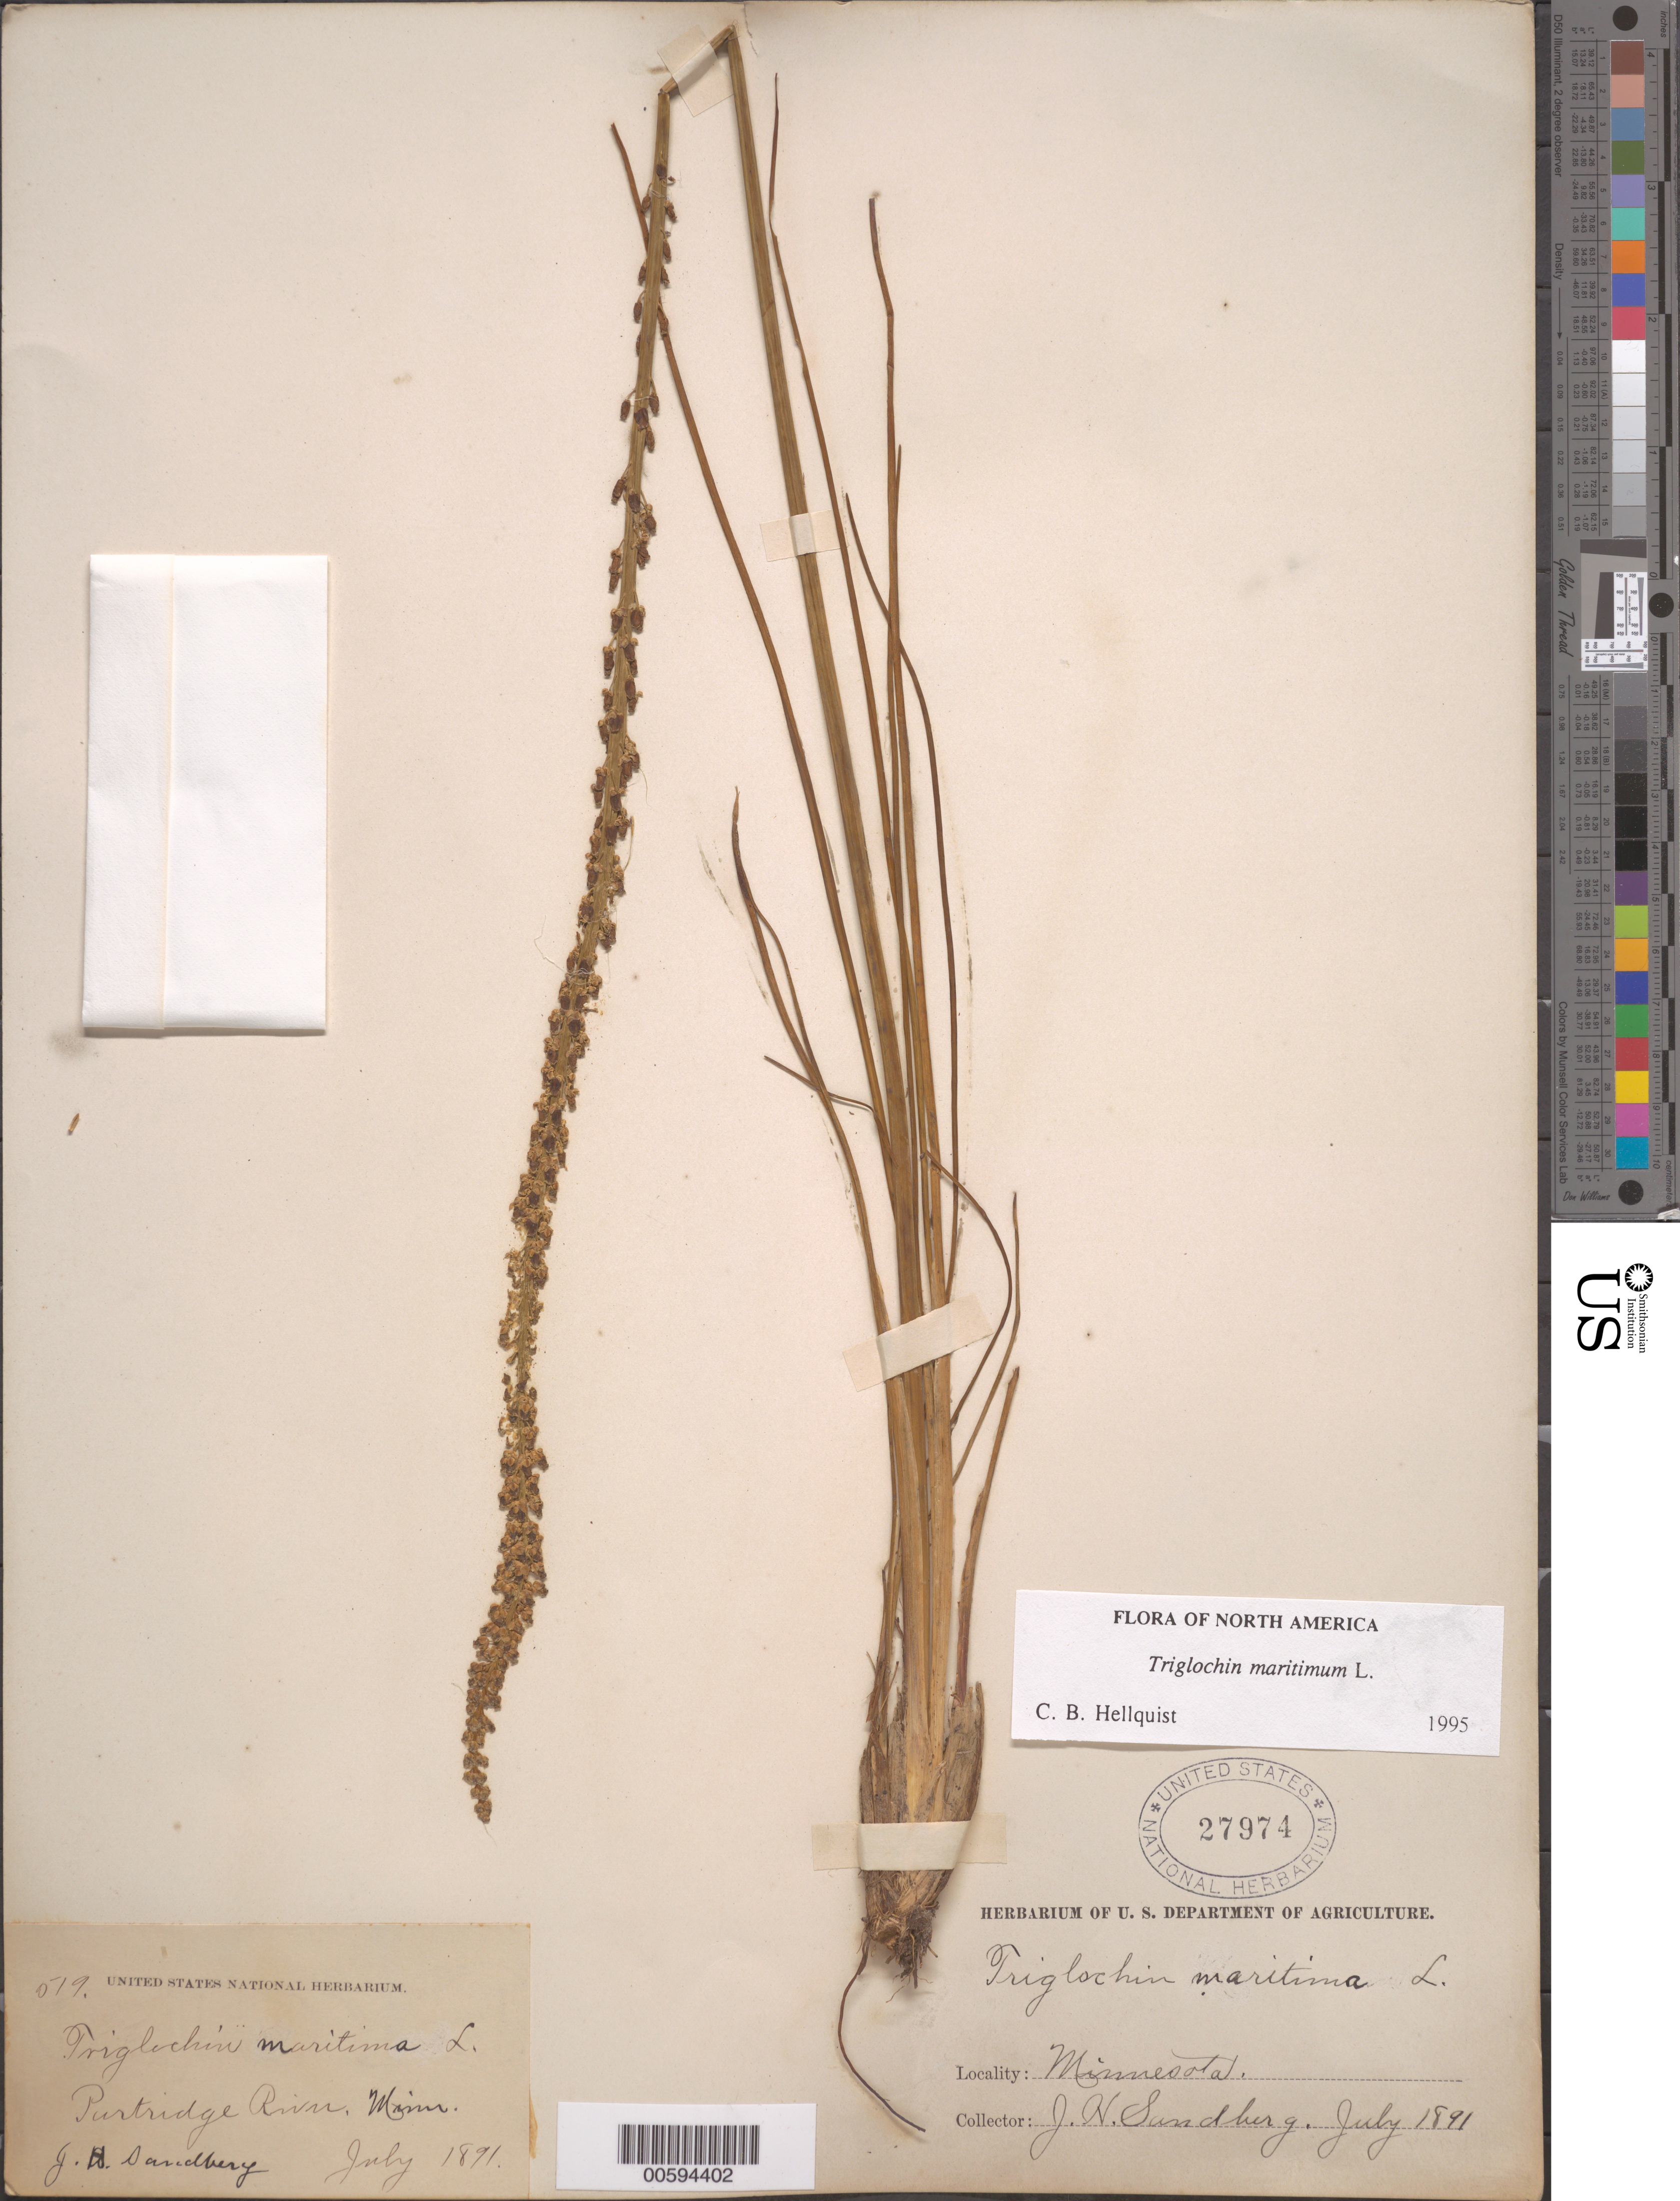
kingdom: Plantae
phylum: Tracheophyta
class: Liliopsida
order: Alismatales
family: Juncaginaceae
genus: Triglochin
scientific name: Triglochin maritima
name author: L.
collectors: J. H. Sandberg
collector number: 519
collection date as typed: Jul 1891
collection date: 1891-07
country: United States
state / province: Minnesota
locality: Partridge River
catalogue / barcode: US 27974